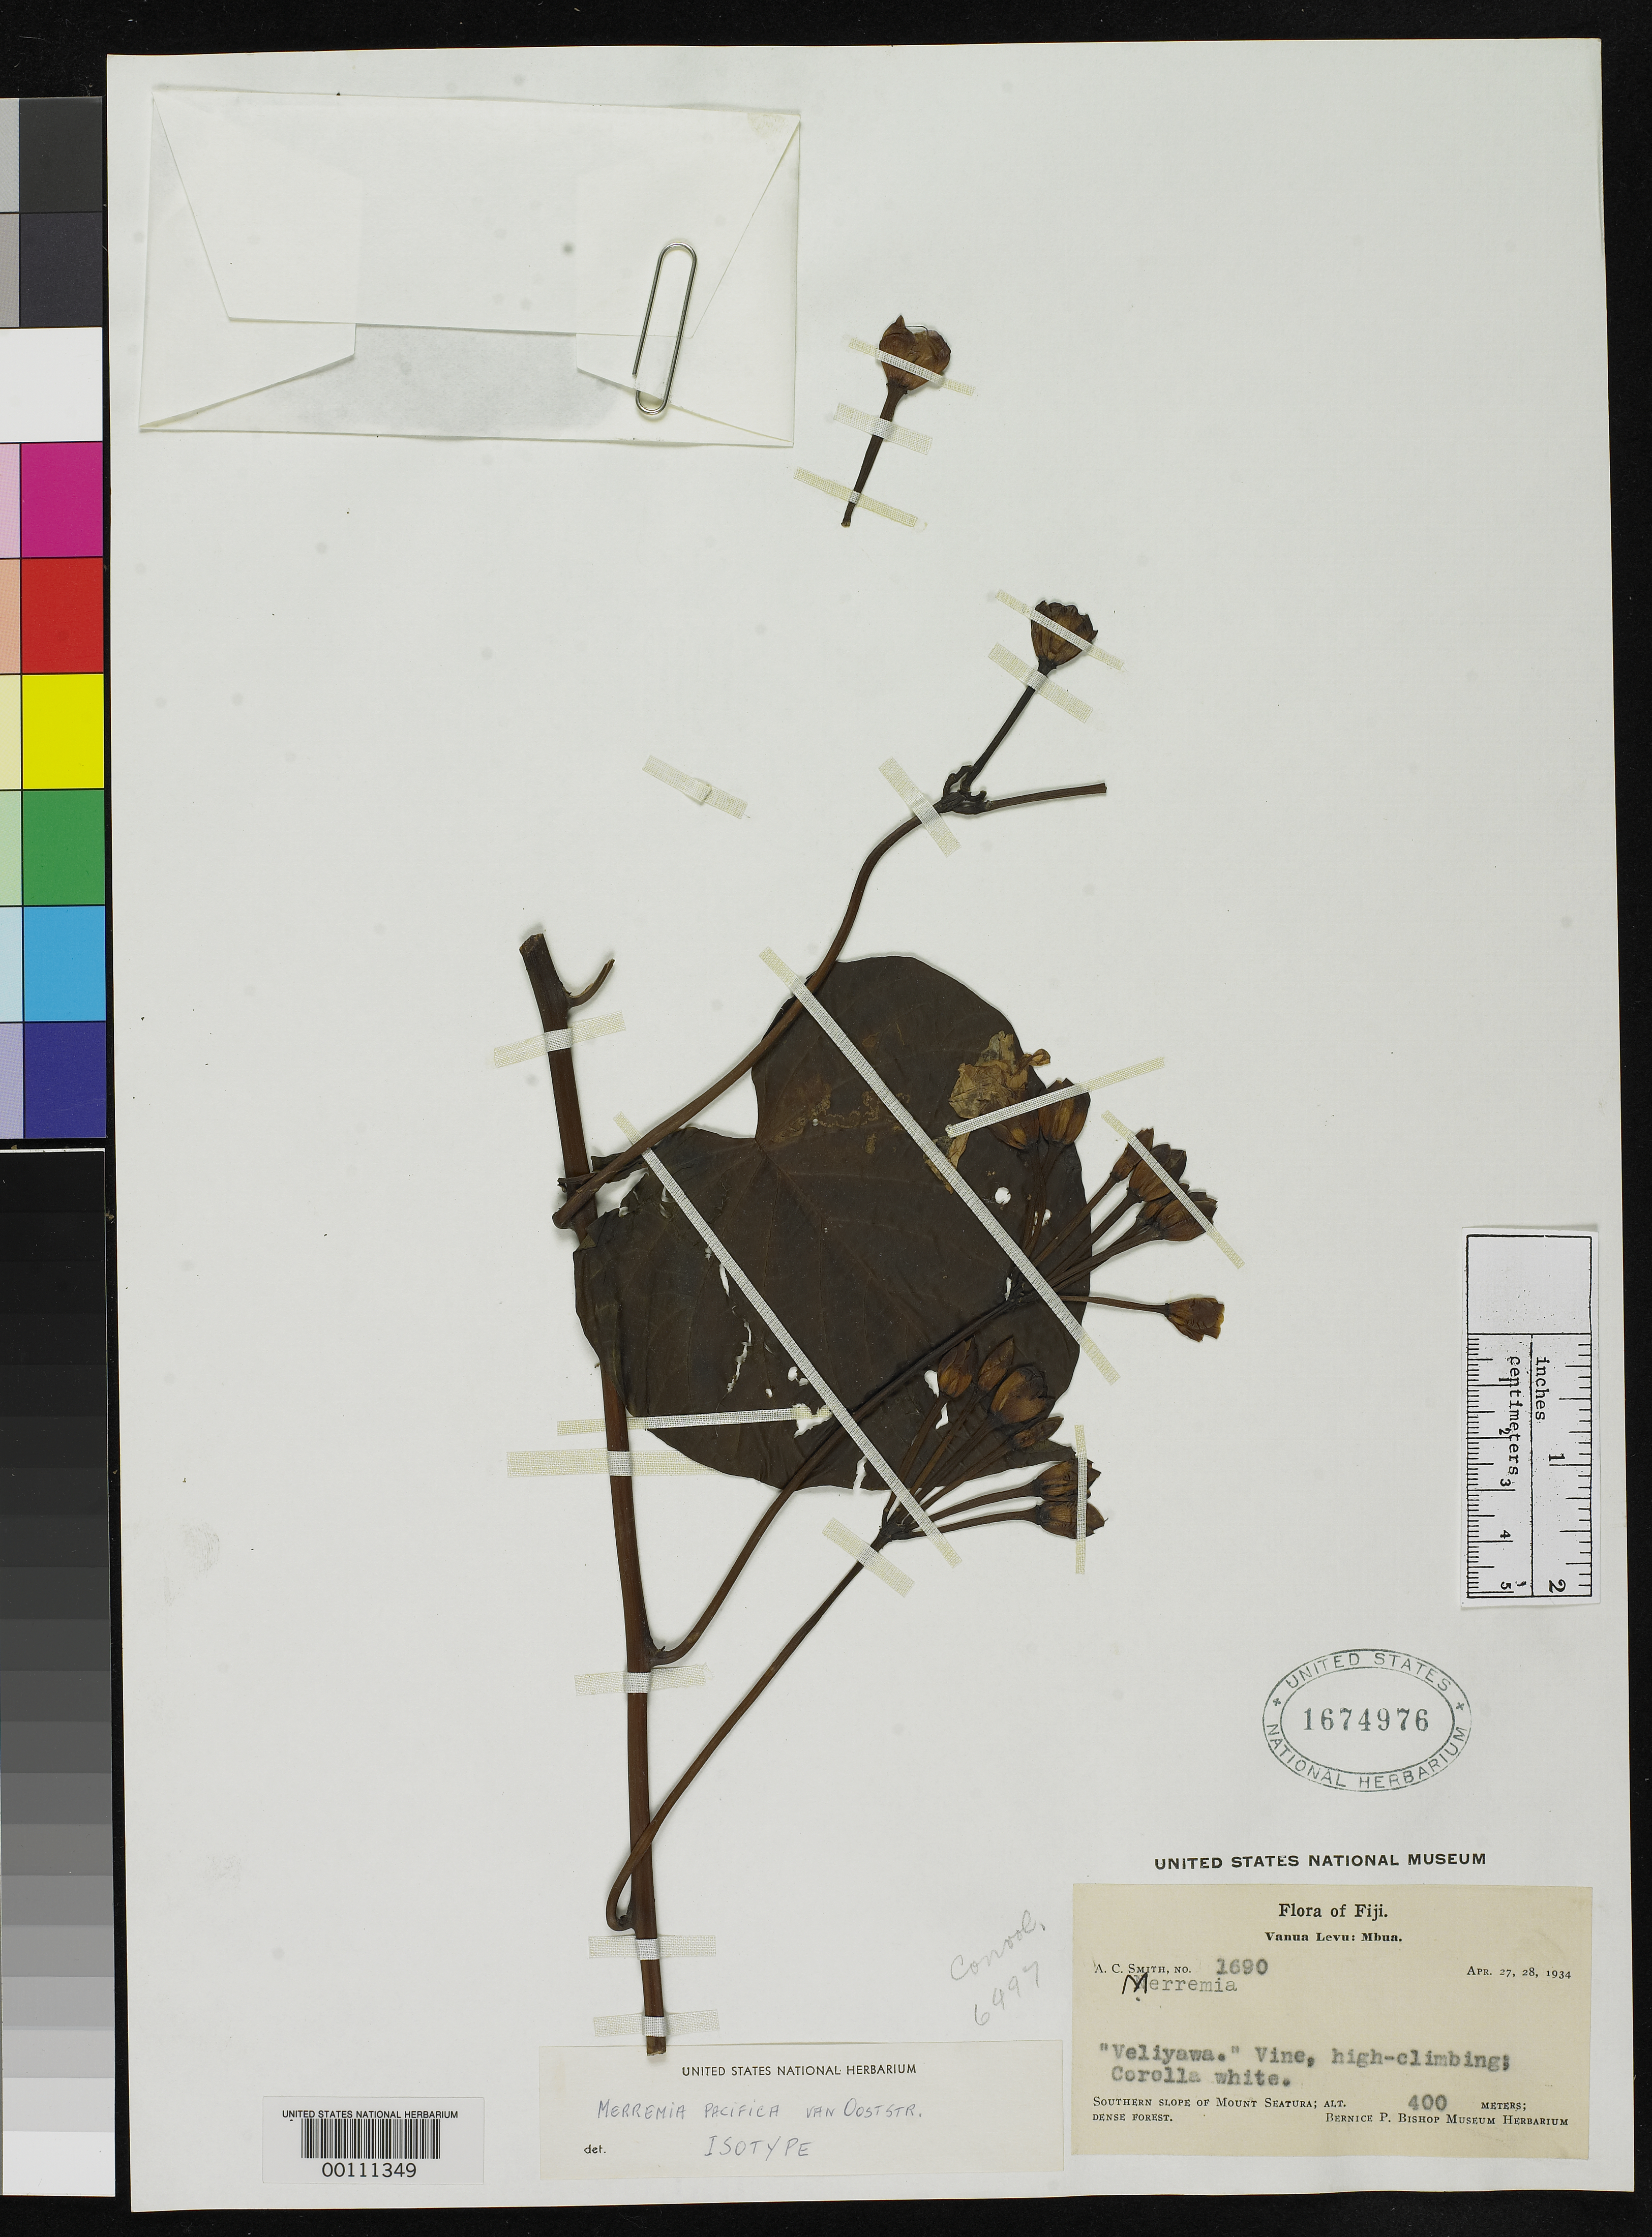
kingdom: Plantae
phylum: Tracheophyta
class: Magnoliopsida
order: Solanales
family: Convolvulaceae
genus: Merremia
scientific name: Merremia pacifica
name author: Ooststr.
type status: Isotype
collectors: A. C. Smith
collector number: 1690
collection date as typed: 27 Apr 1934 and 28 Apr 1934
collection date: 1934-04-27,1934-04-28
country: Fiji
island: Vanua Levu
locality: Mbua, S slope of Mount Seatura. [Vanua Levu Group]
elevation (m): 400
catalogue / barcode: US 1674976